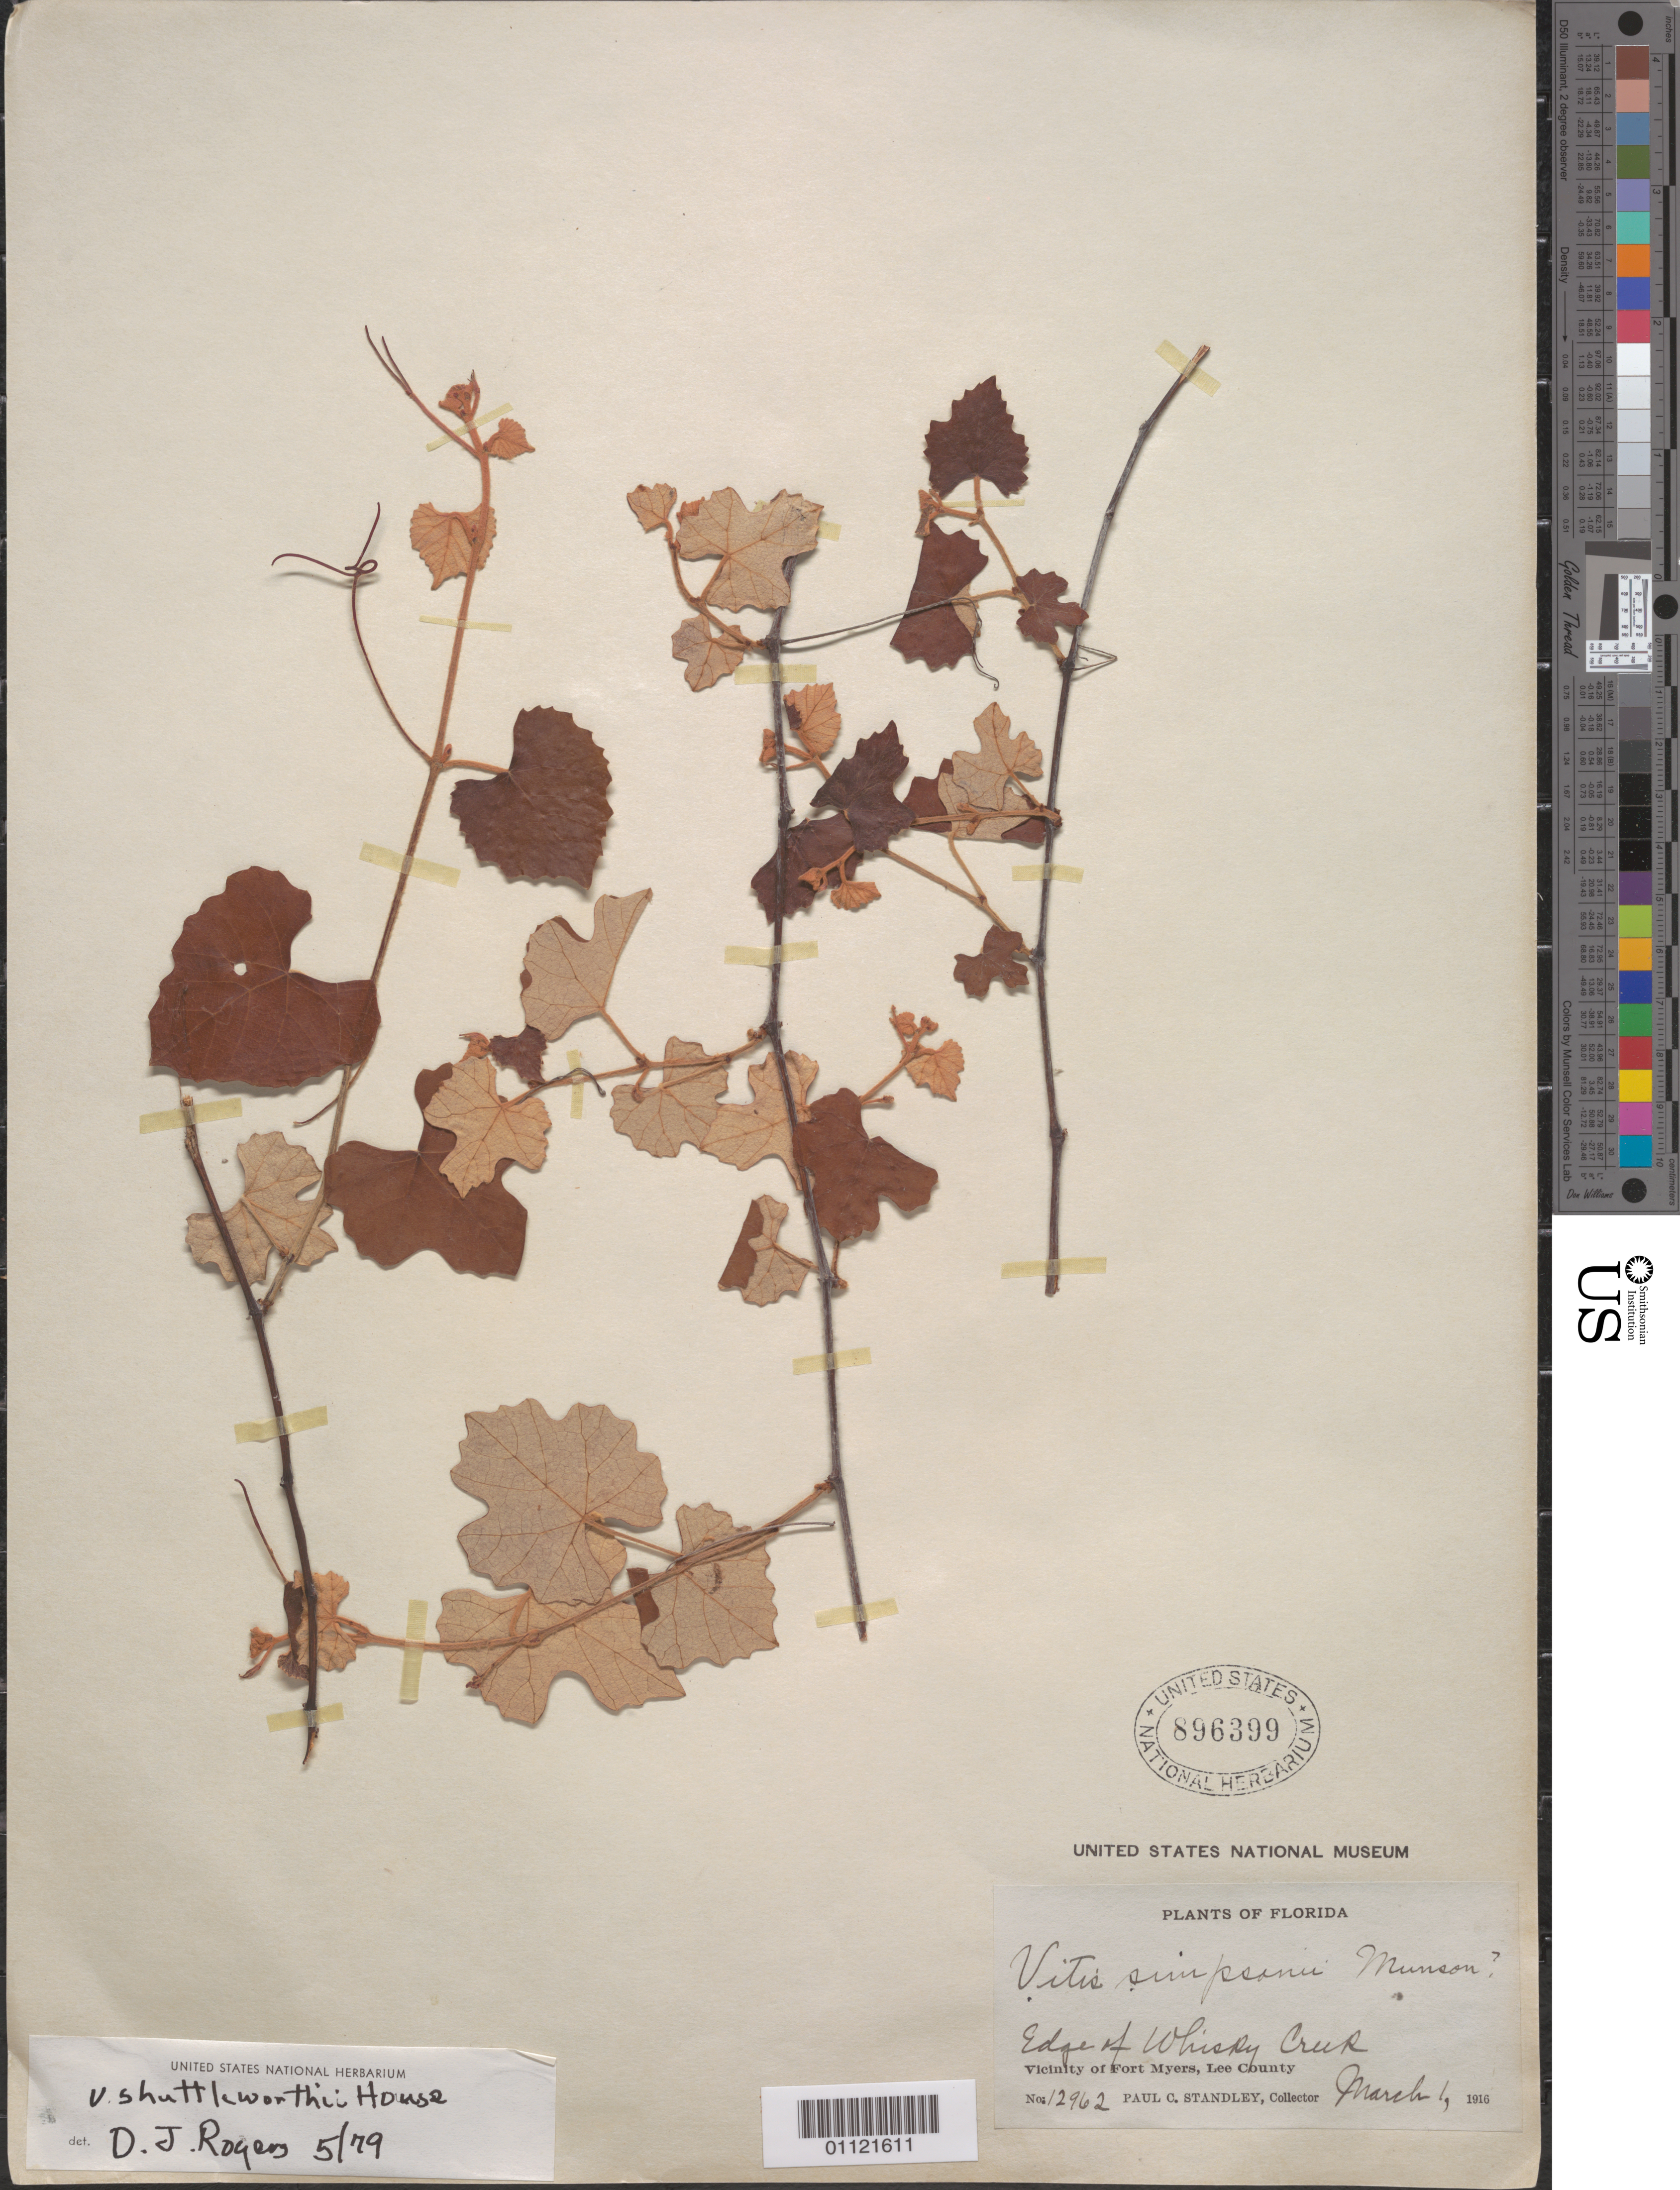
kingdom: Plantae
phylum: Tracheophyta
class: Magnoliopsida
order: Vitales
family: Vitaceae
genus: Vitis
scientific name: Vitis shuttleworthii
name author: House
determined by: Rogers, D. J.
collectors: P. C. Standley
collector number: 12962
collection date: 1916-03-01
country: United States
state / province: Florida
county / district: Lee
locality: Edge of Whisky Creek, vicinity of fort Myers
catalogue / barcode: US 896399